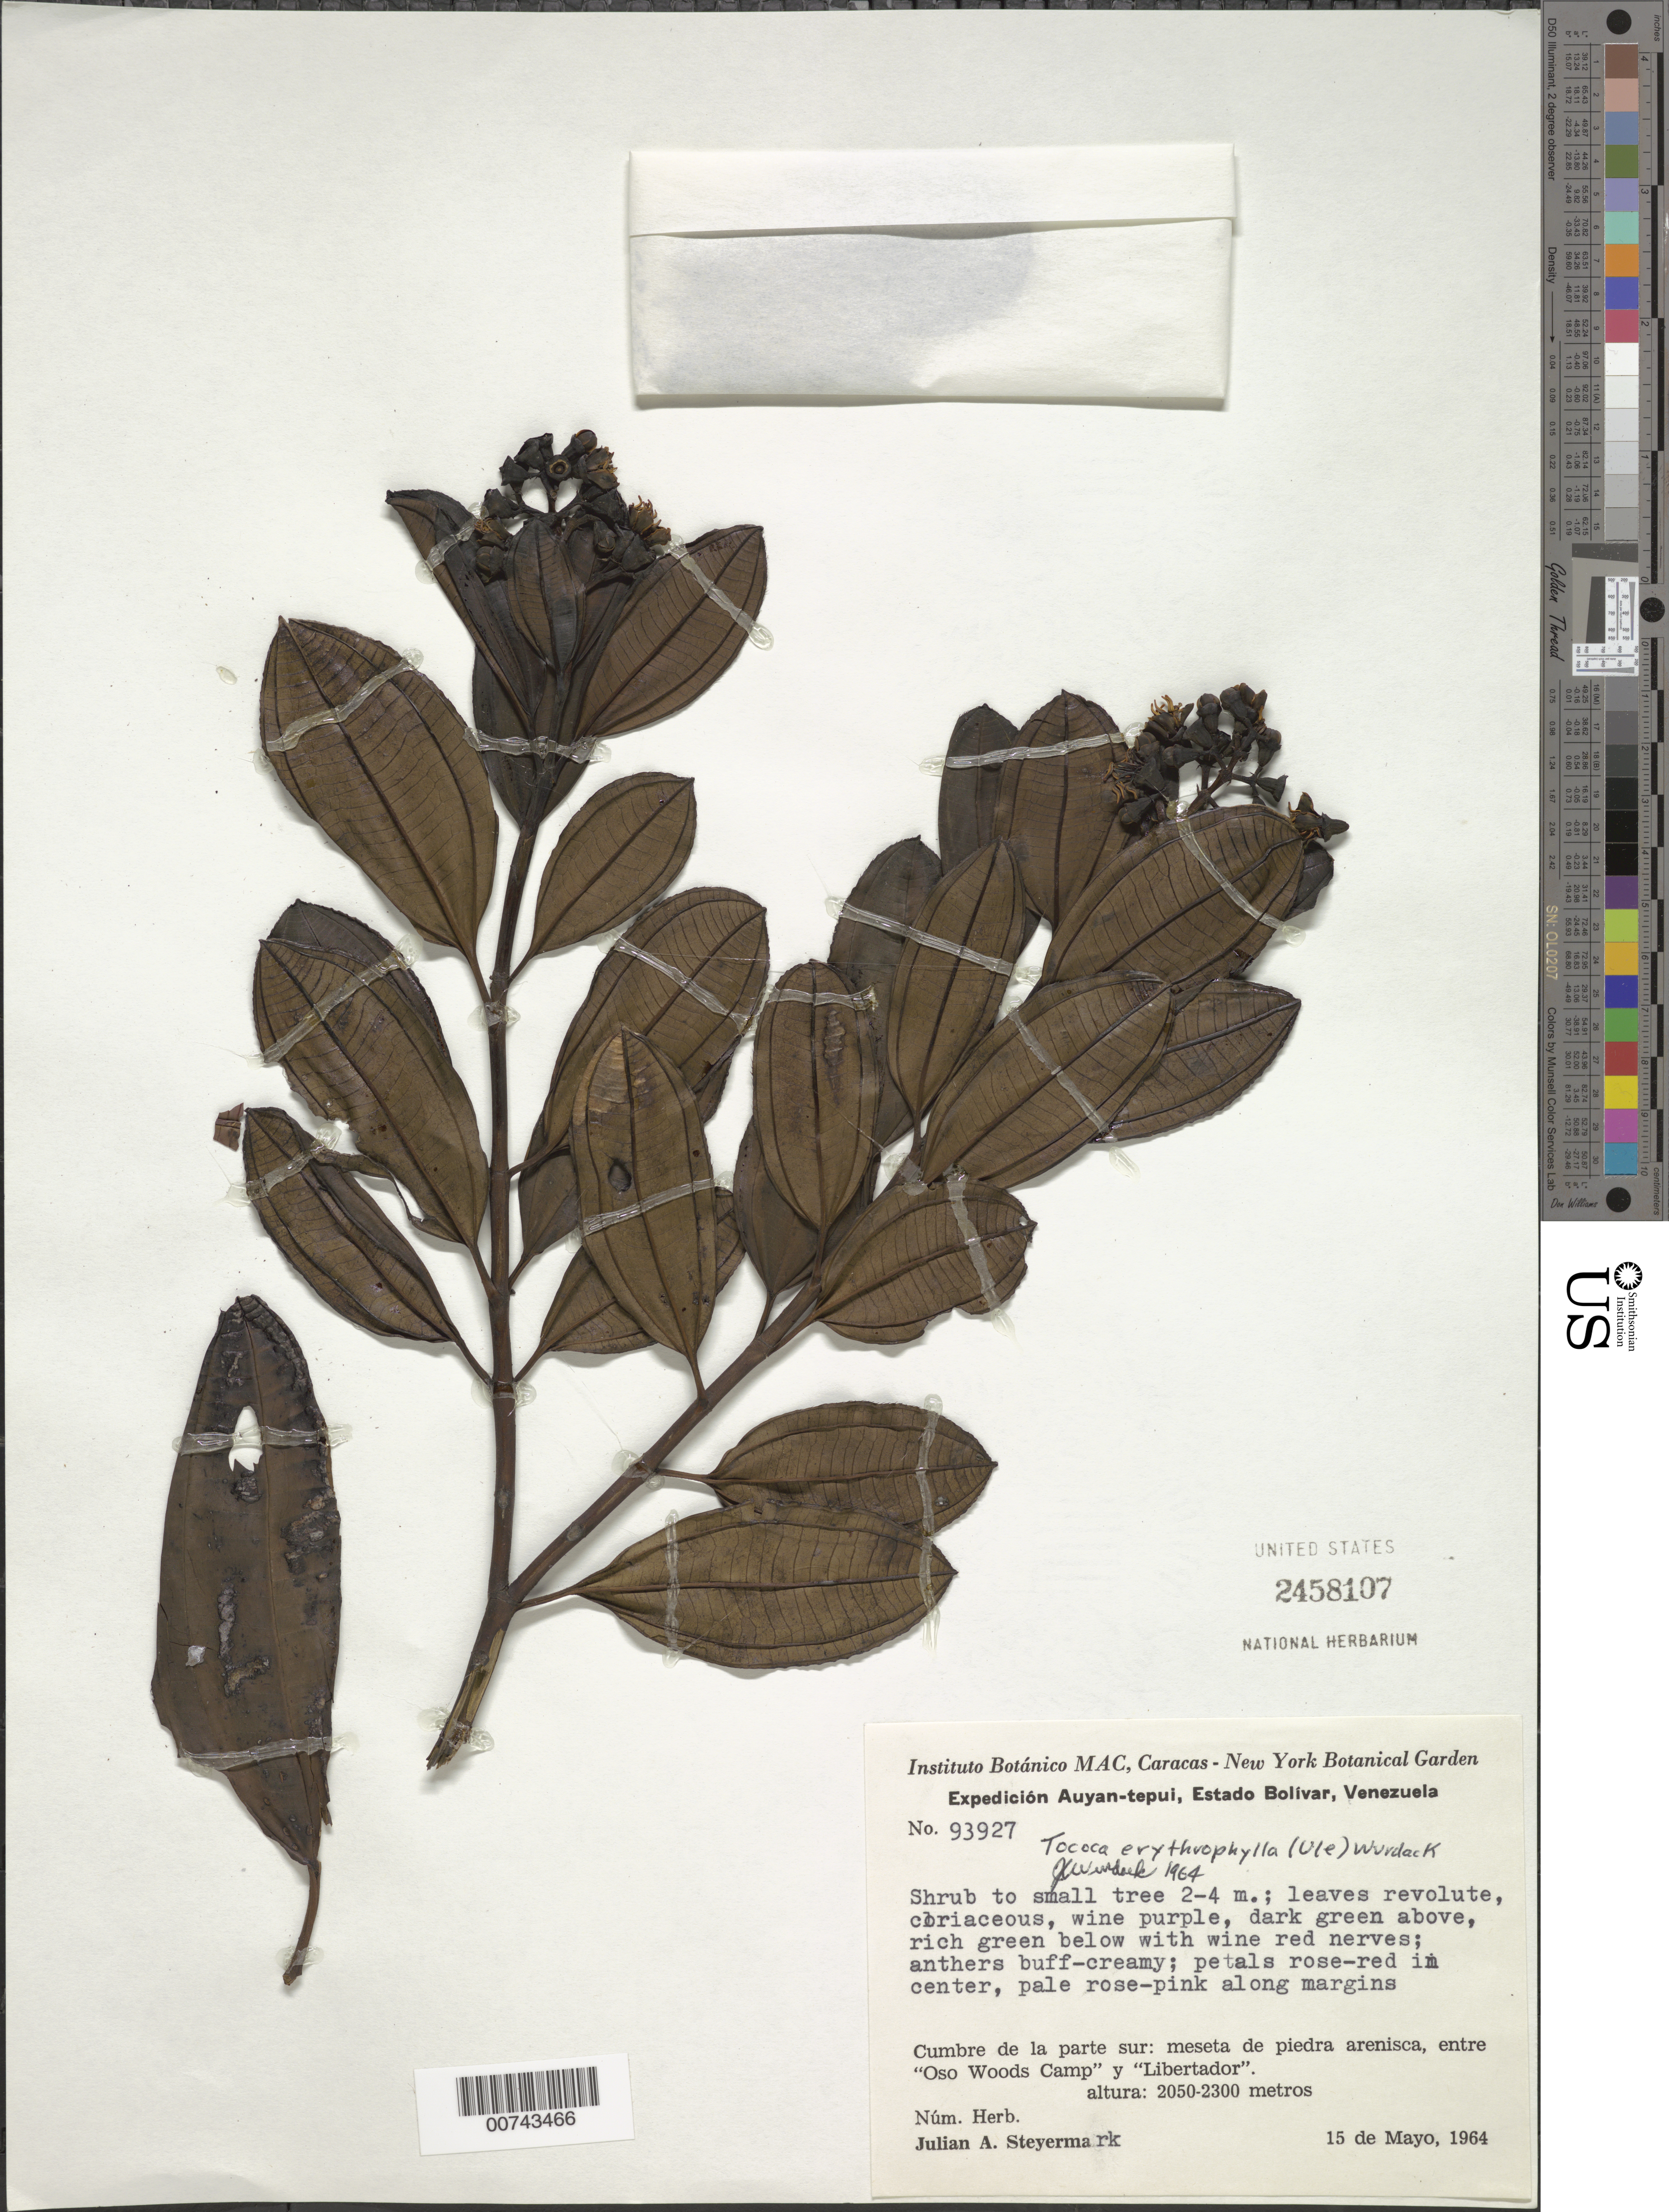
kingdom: Plantae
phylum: Tracheophyta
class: Magnoliopsida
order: Myrtales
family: Melastomataceae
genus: Tococa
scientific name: Tococa erythrophylla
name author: (Ule) Wurdack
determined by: Wurdack, John J., (US), US (UNITED STATES)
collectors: J. Steyermark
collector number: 93921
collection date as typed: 15-May-64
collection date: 1964-05-15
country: Venezuela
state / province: Bolívar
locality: Auyan-tepuí, entre Oso Woods Camp y Libertador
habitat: Meseta de piedra arenisca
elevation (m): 2050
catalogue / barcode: US 2458107